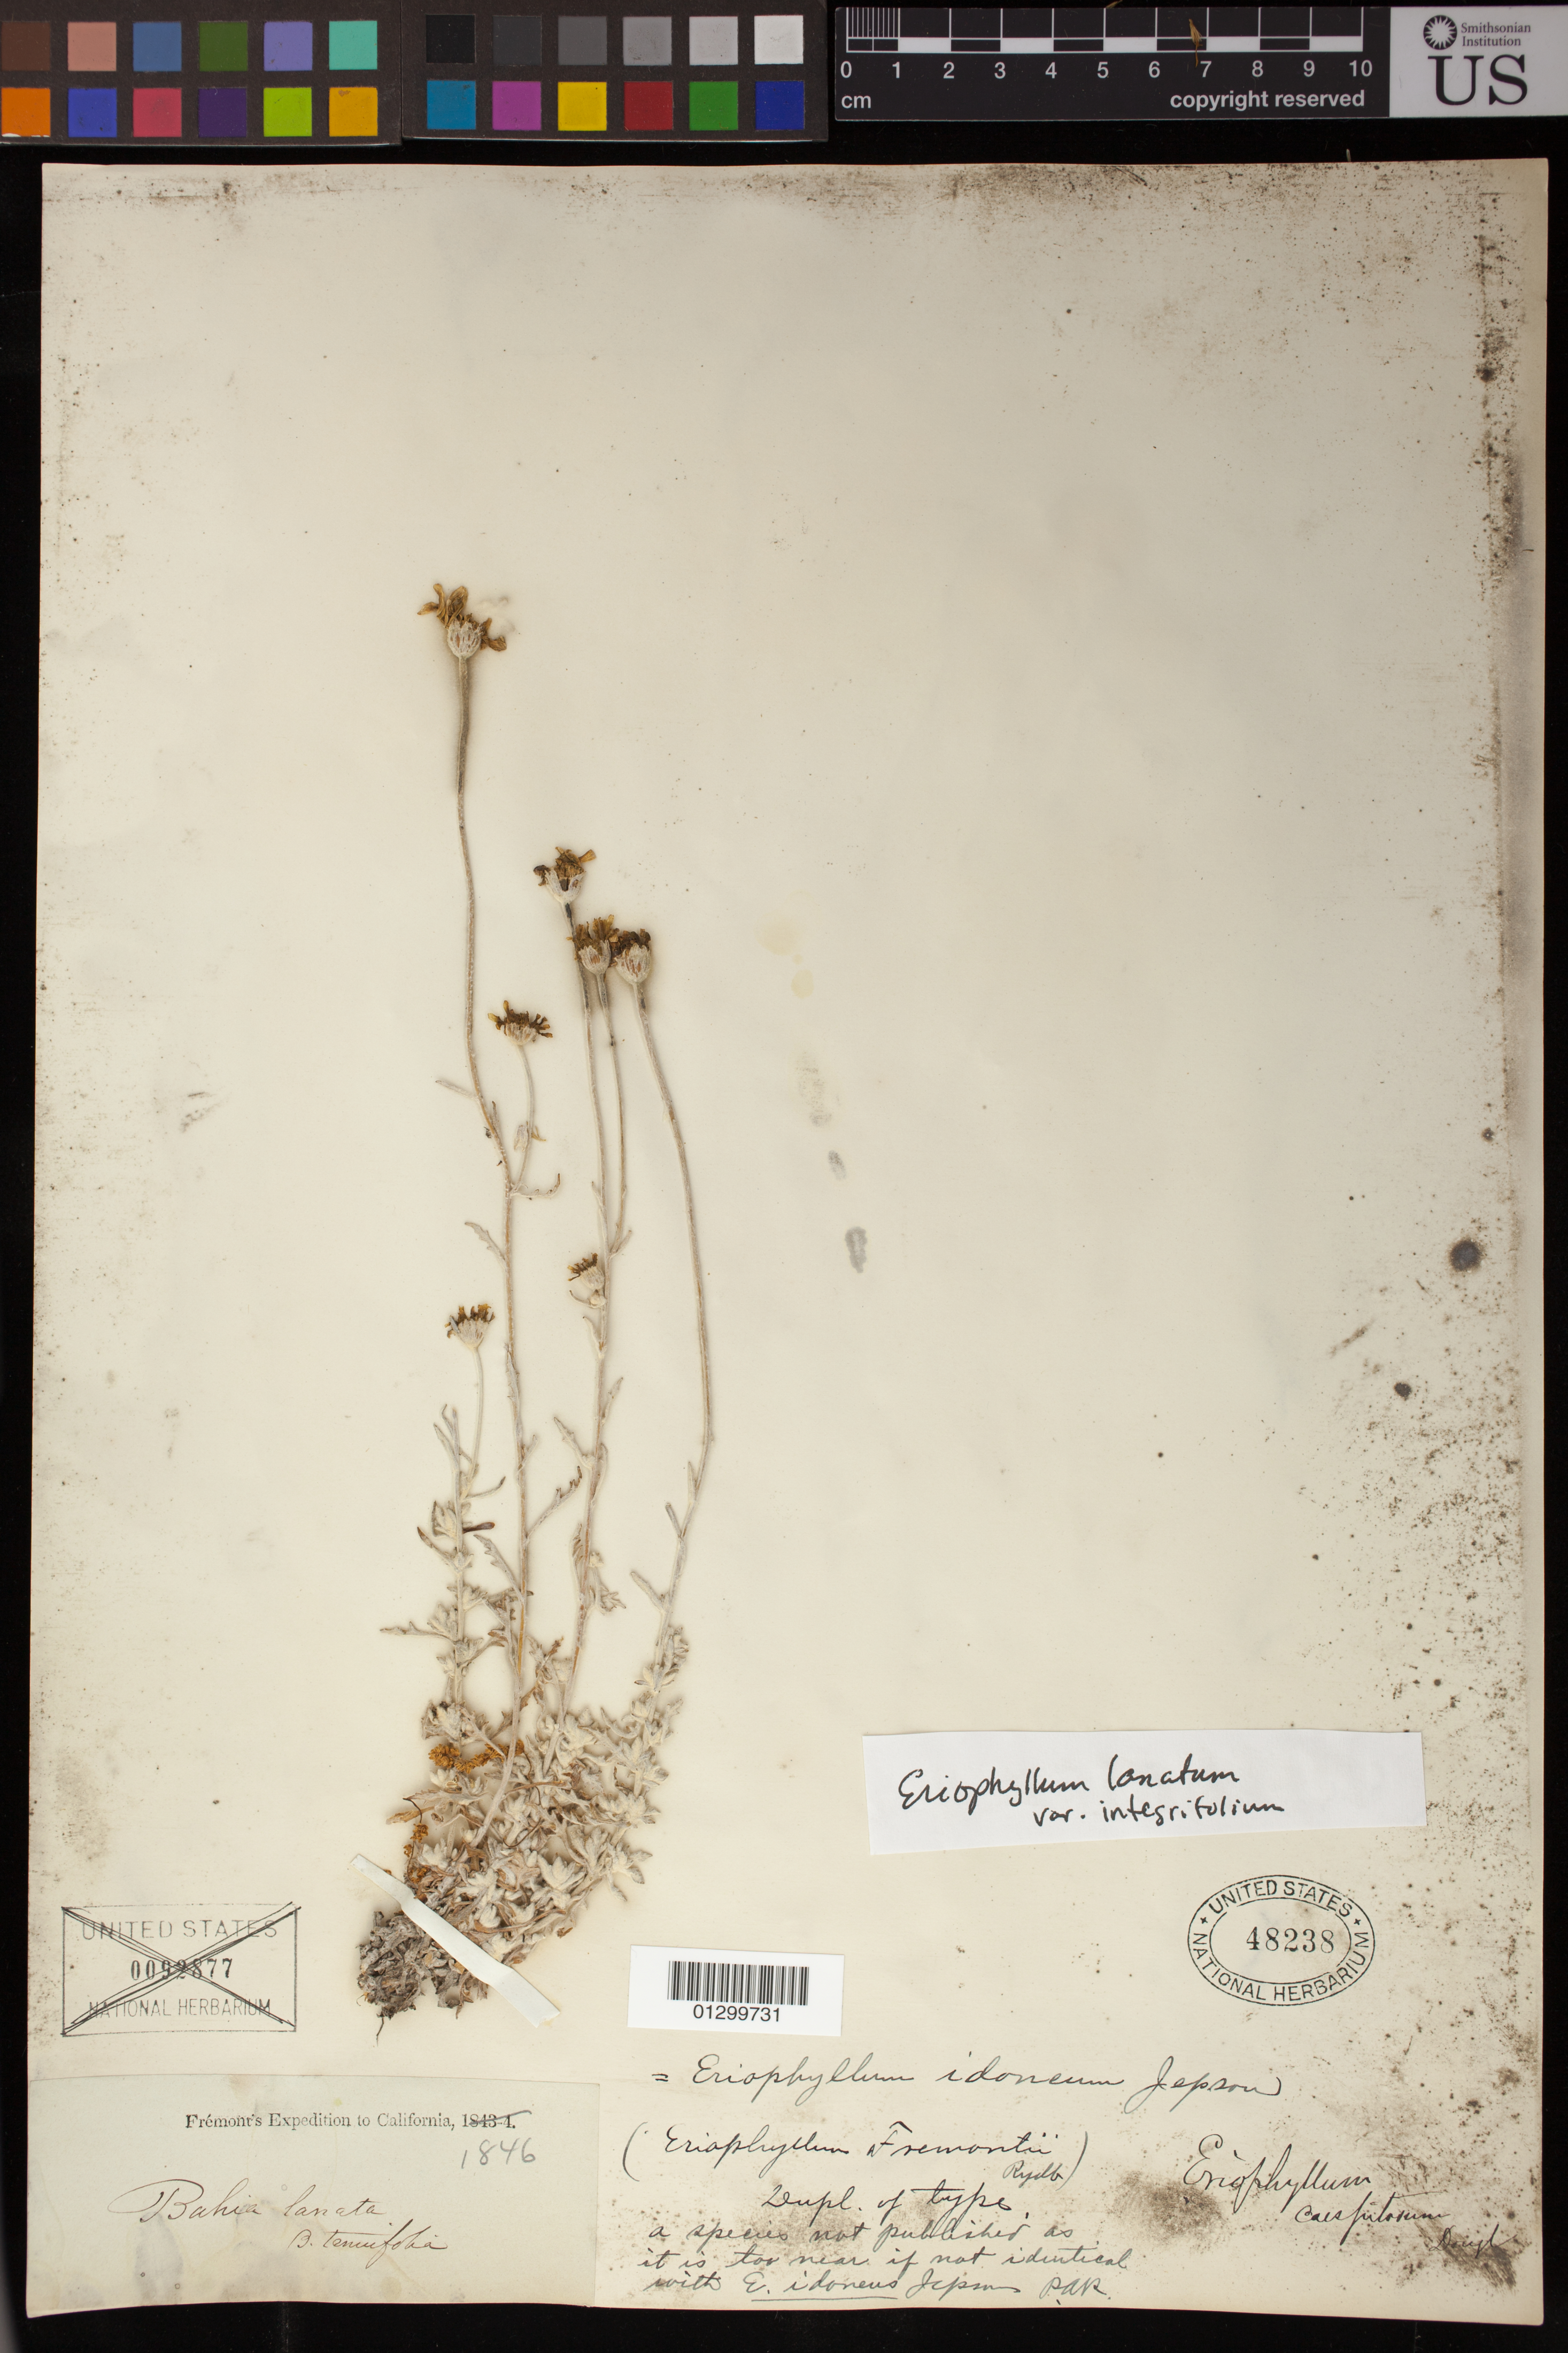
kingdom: Plantae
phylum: Tracheophyta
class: Magnoliopsida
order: Asterales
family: Asteraceae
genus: Eriophyllum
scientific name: Eriophyllum lanatum var. integrifolium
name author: (Hook.) Smiley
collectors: J. C. Frémont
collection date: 1846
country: United States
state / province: California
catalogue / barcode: US 48238